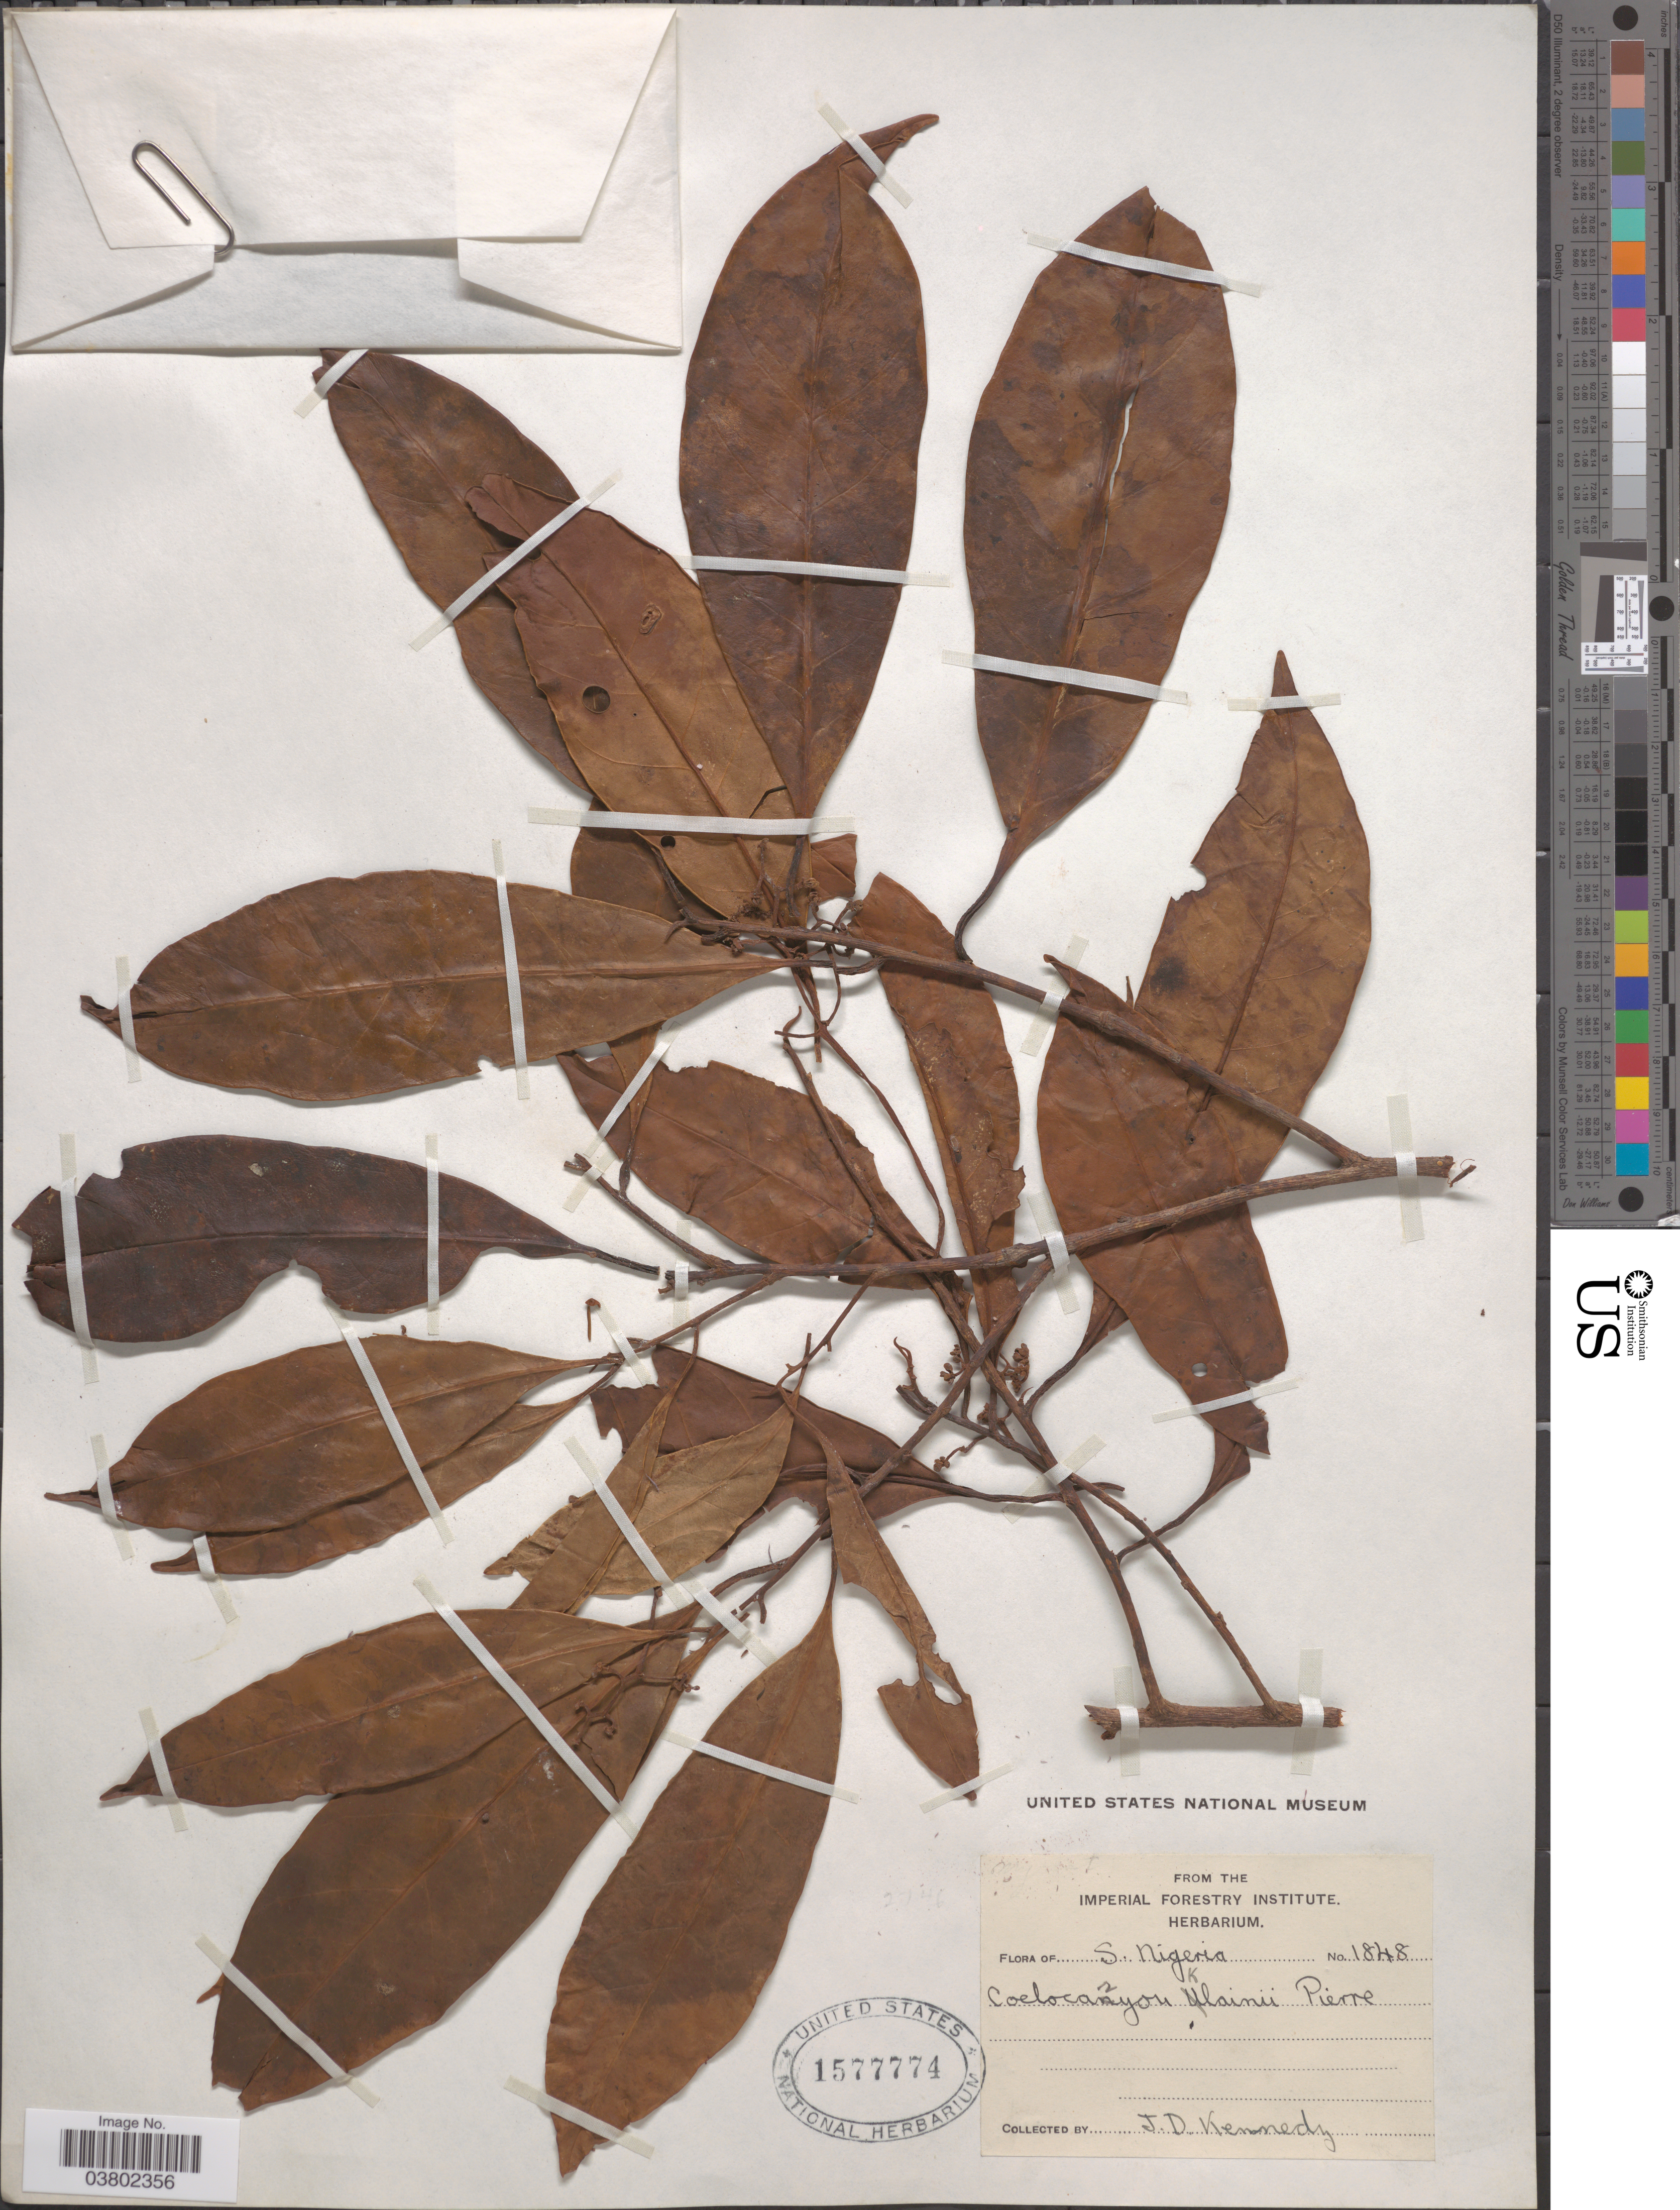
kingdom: Plantae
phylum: Tracheophyta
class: Magnoliopsida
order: Magnoliales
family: Myristicaceae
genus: Coelocaryon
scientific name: Coelocaryon klainei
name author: Pierre ex Heckel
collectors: J. D. Kennedy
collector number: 1848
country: Nigeria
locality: S. Nigeria.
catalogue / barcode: US 1577774